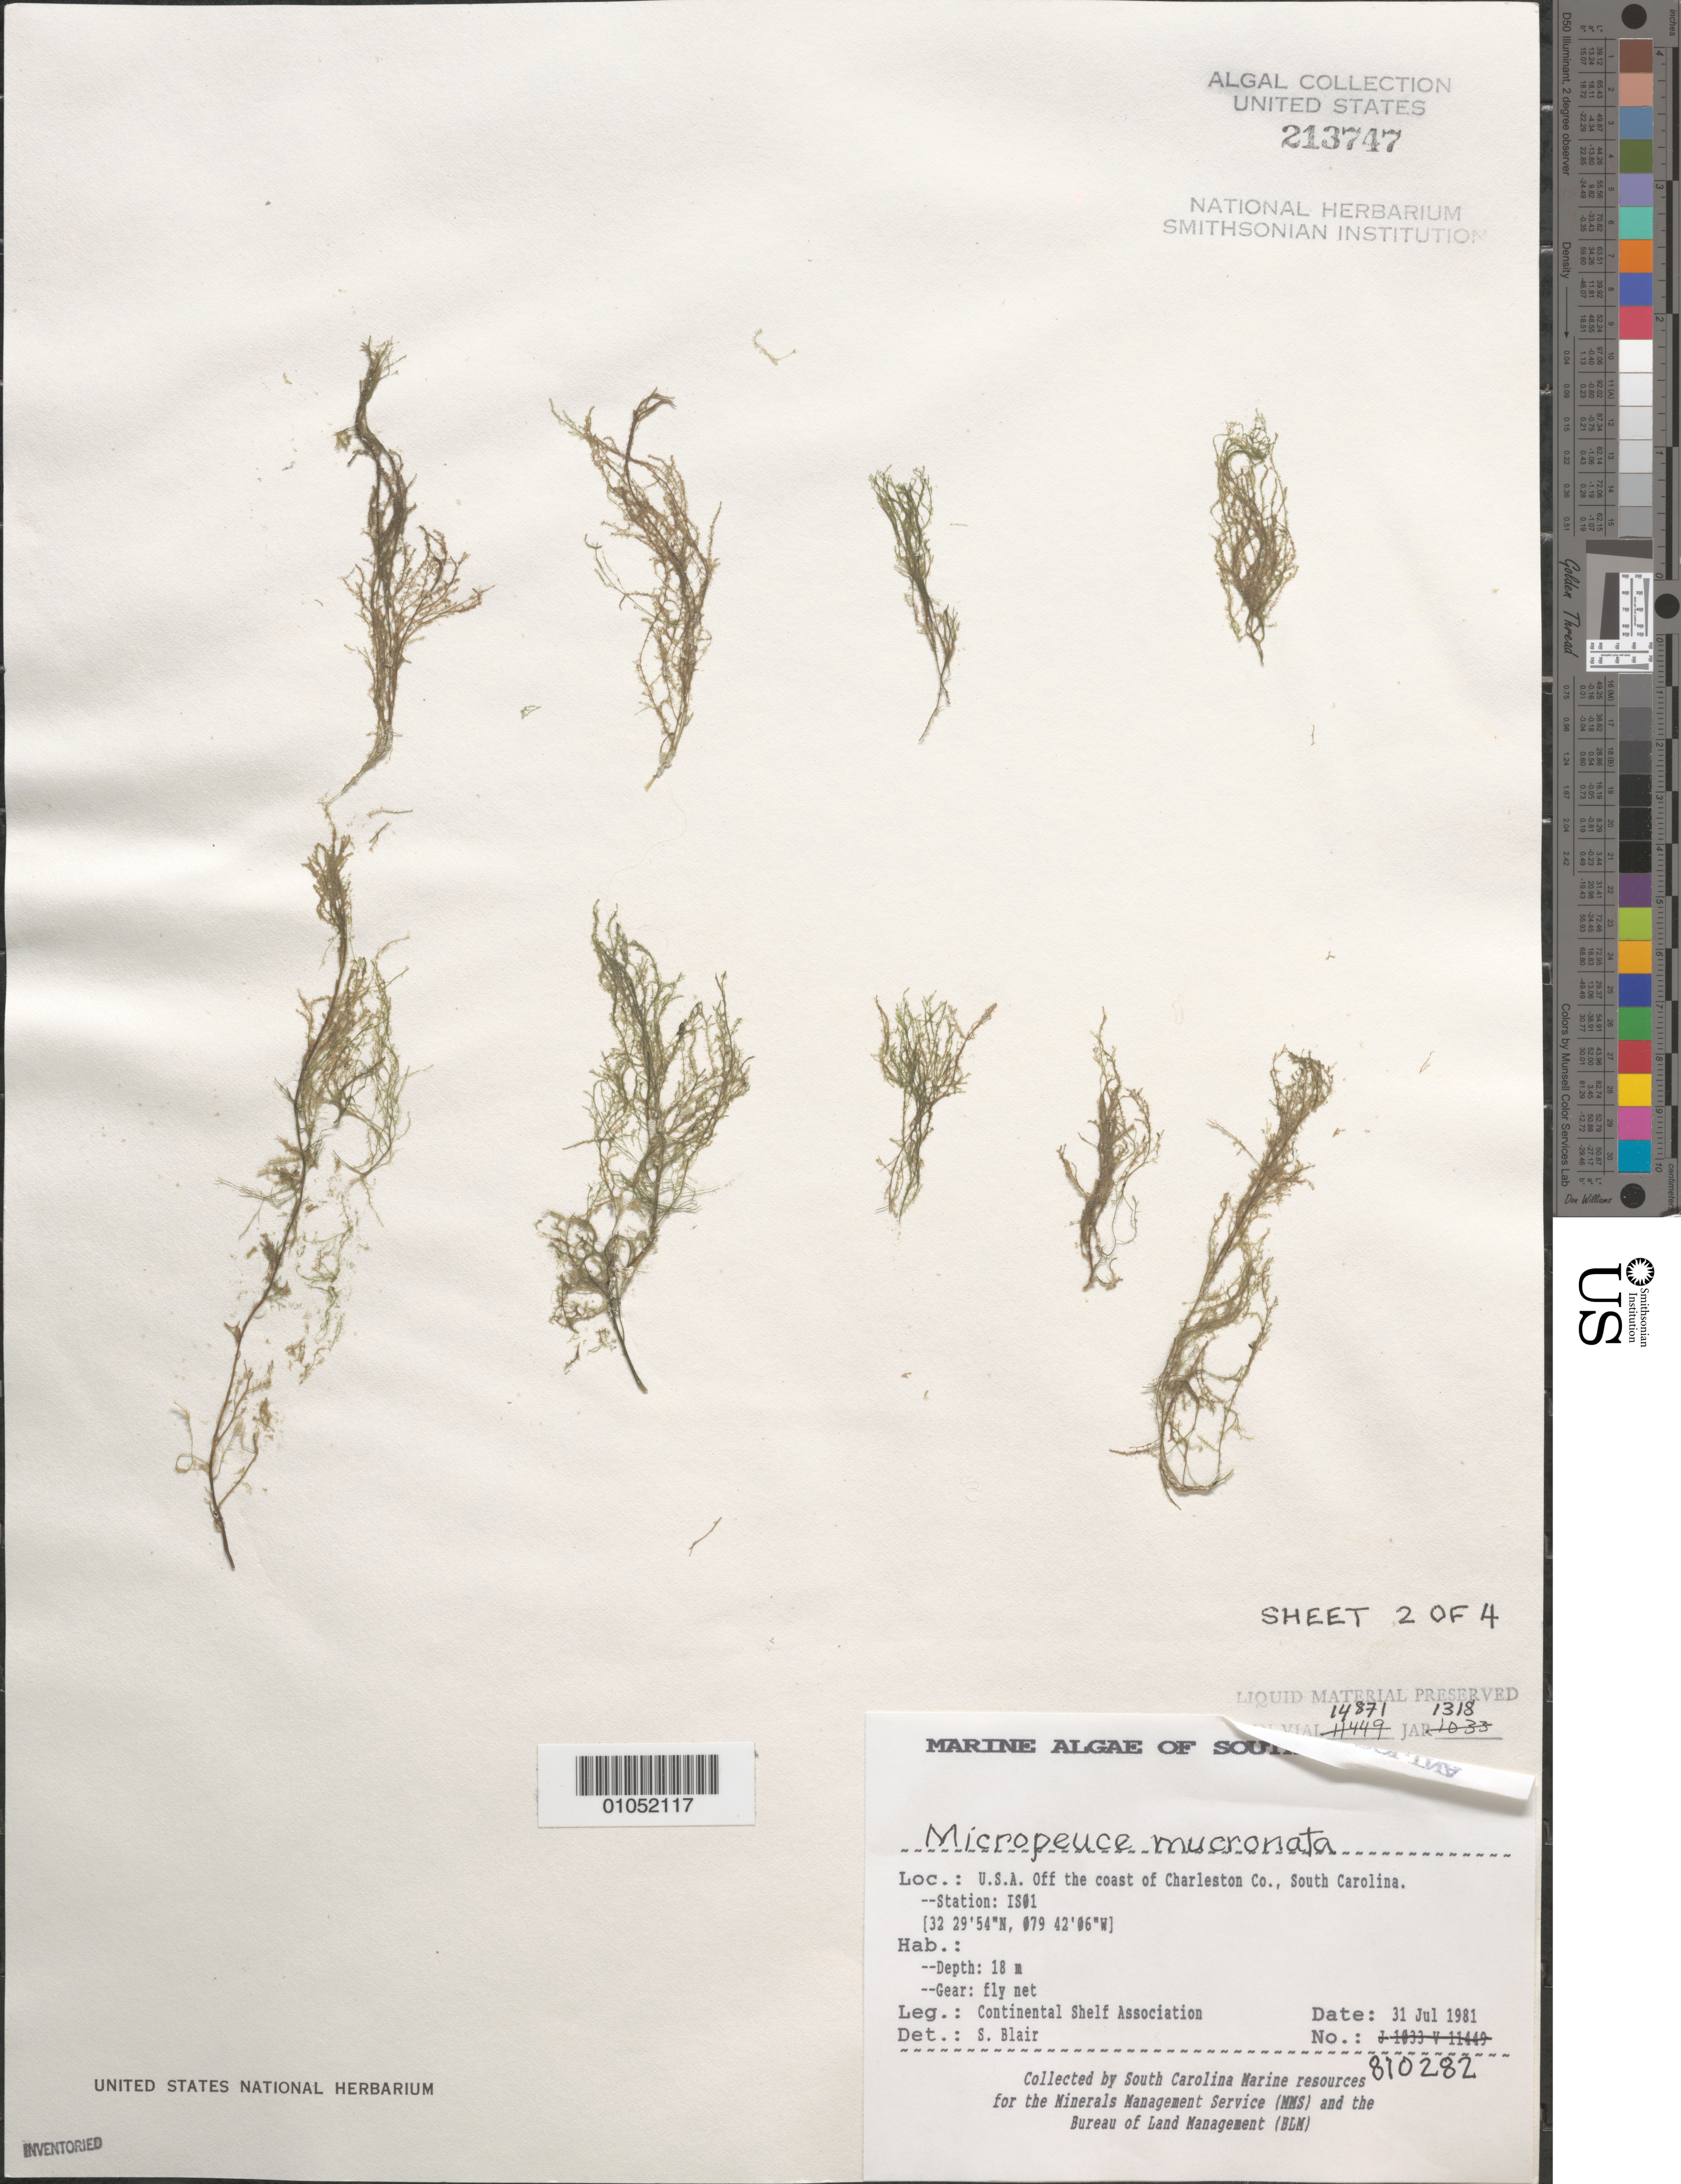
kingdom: Plantae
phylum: Rhodophyta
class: Florideophyceae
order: Ceramiales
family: Rhodomelaceae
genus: Heterodasya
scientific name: Heterodasya mucronata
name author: (Harv.) M.J. Wynne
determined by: Algae name updating Project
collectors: Continental Shelf Associates for the MMS/BLM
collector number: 810282 (Station IS01)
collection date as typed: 31 Jul 1981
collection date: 1981-07-31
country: United States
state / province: South Carolina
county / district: Charleston County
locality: Off the coast of Charleston County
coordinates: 32 29'54" N, 079 42'06" W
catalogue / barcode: US 213747